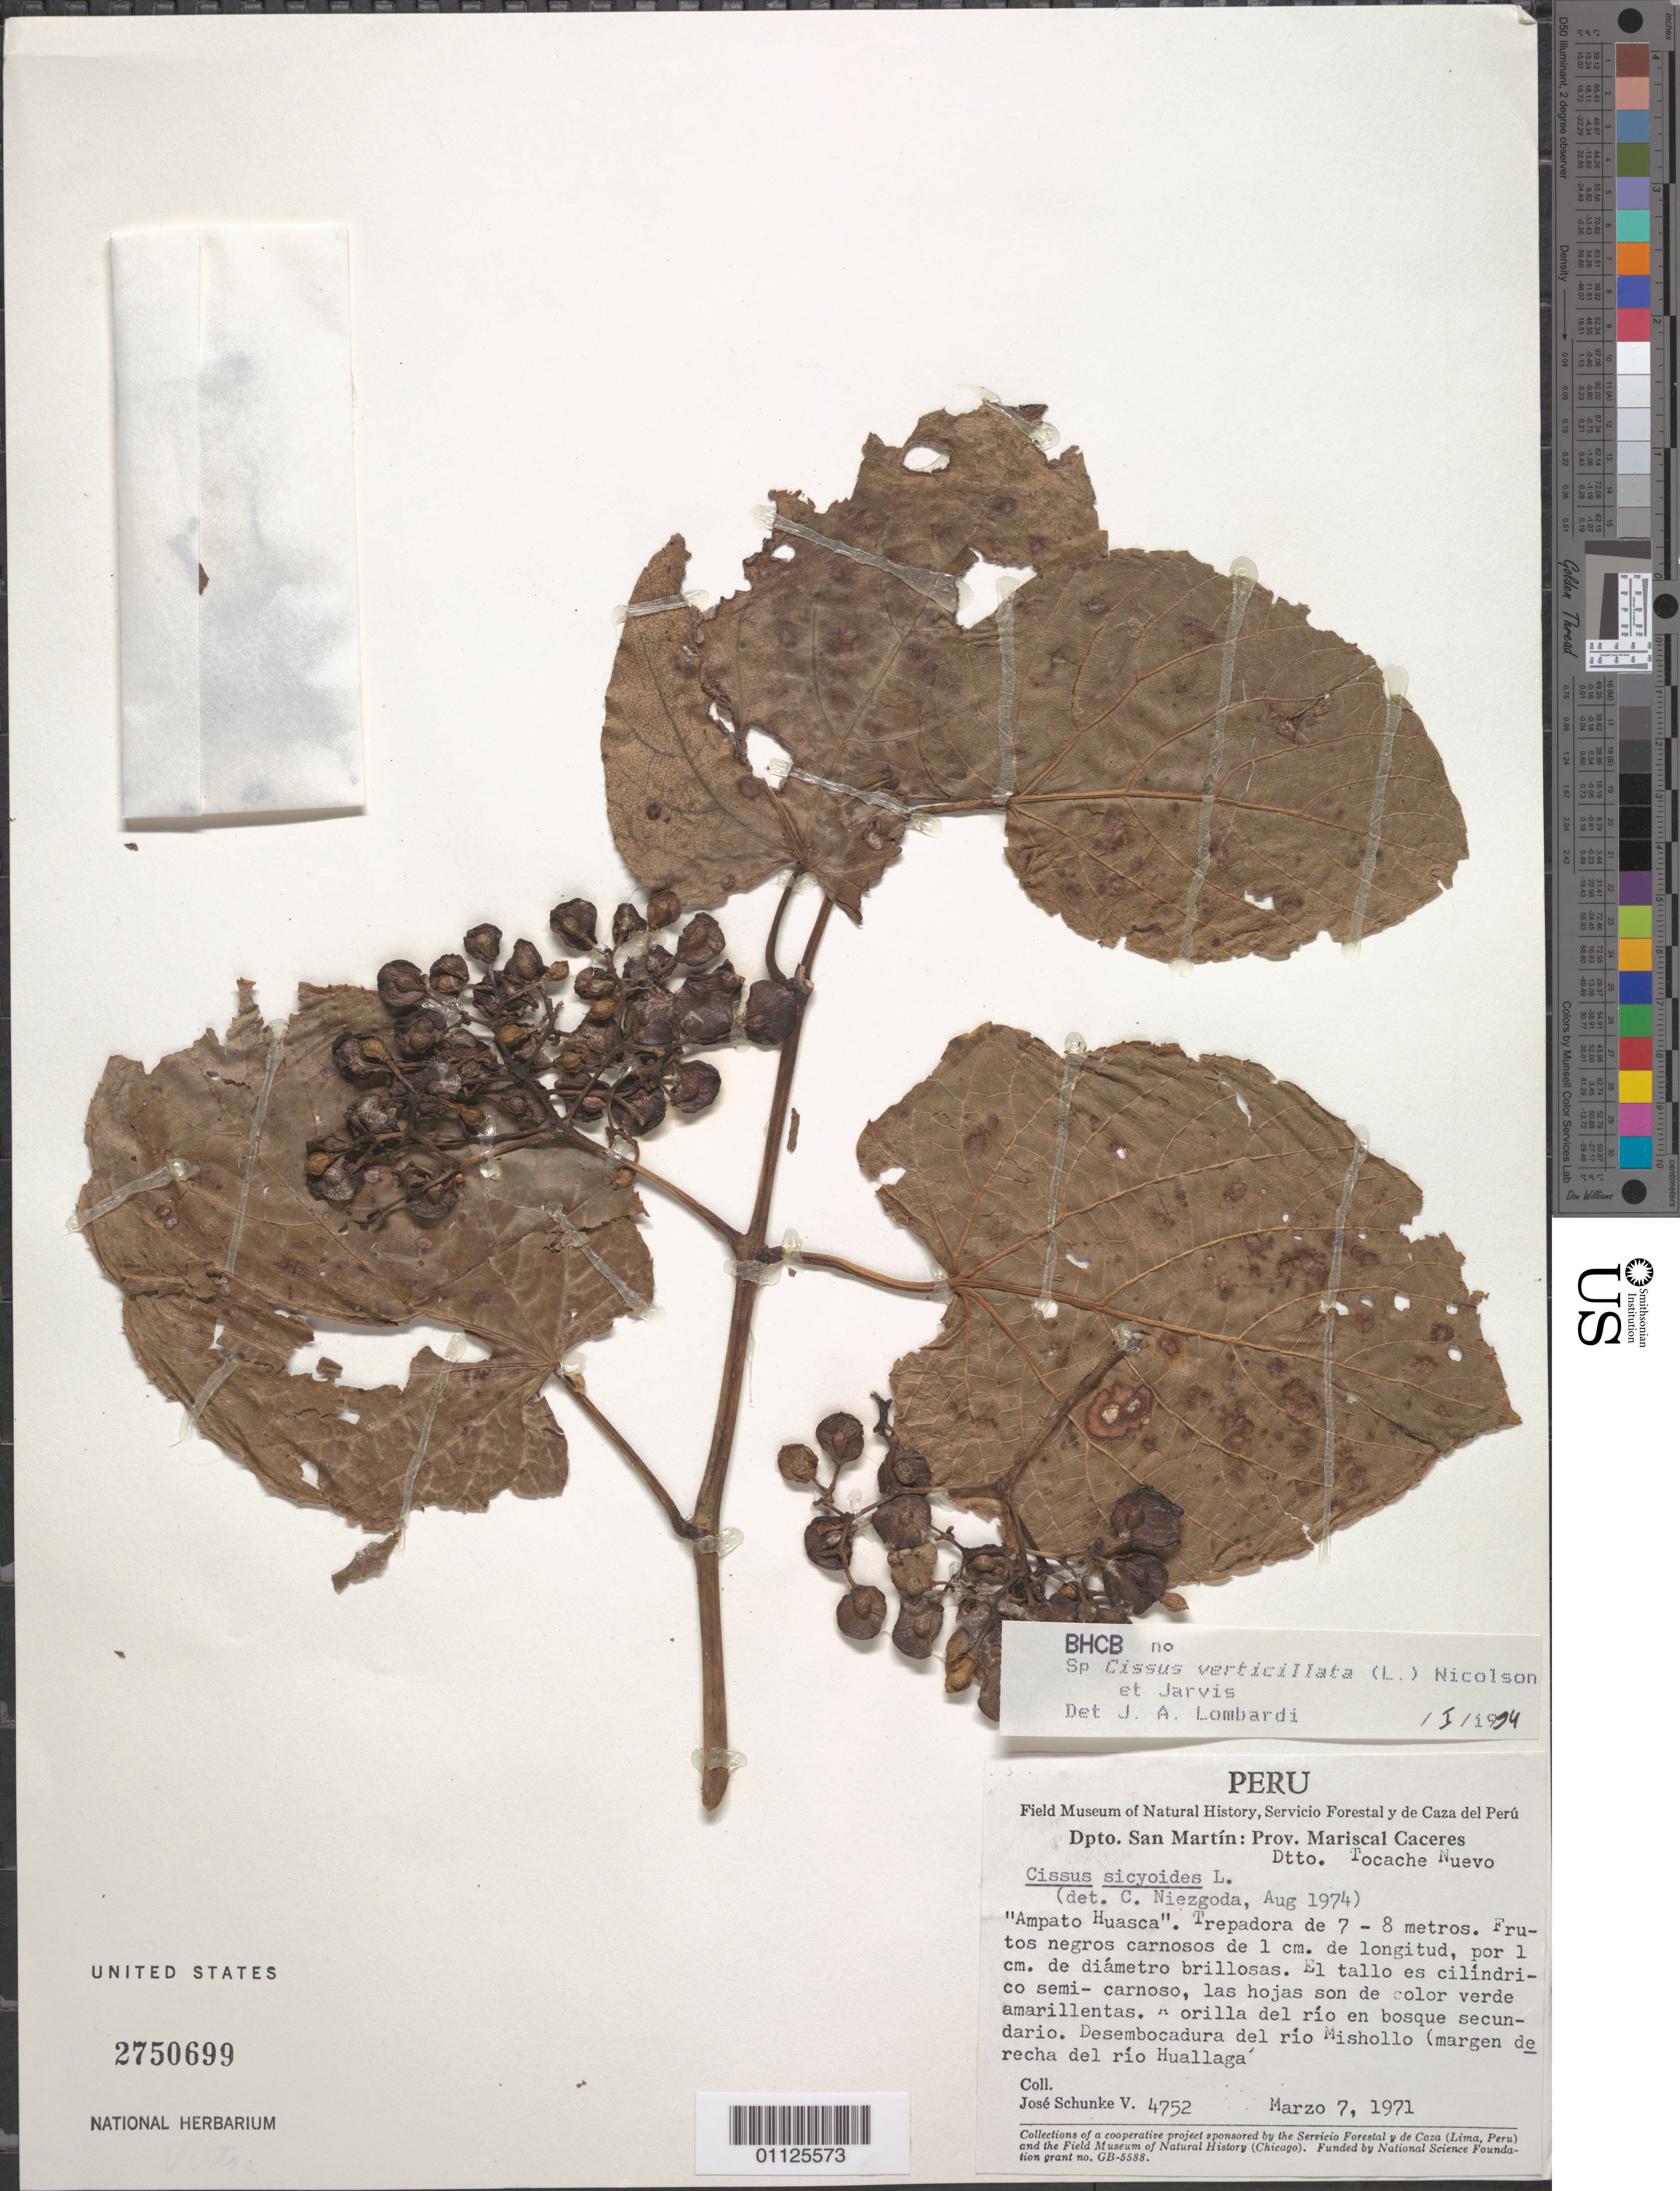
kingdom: Plantae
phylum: Tracheophyta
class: Magnoliopsida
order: Vitales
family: Vitaceae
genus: Cissus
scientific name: Cissus verticillata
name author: (L.) Nicolson & C.E. Jarvis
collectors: J. Schunke Vigo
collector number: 4752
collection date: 1971-03-07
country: Peru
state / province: San Martín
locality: Prov. Mariscal Caceres. Dtto. Tocache Nuevo.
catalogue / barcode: US 2750699